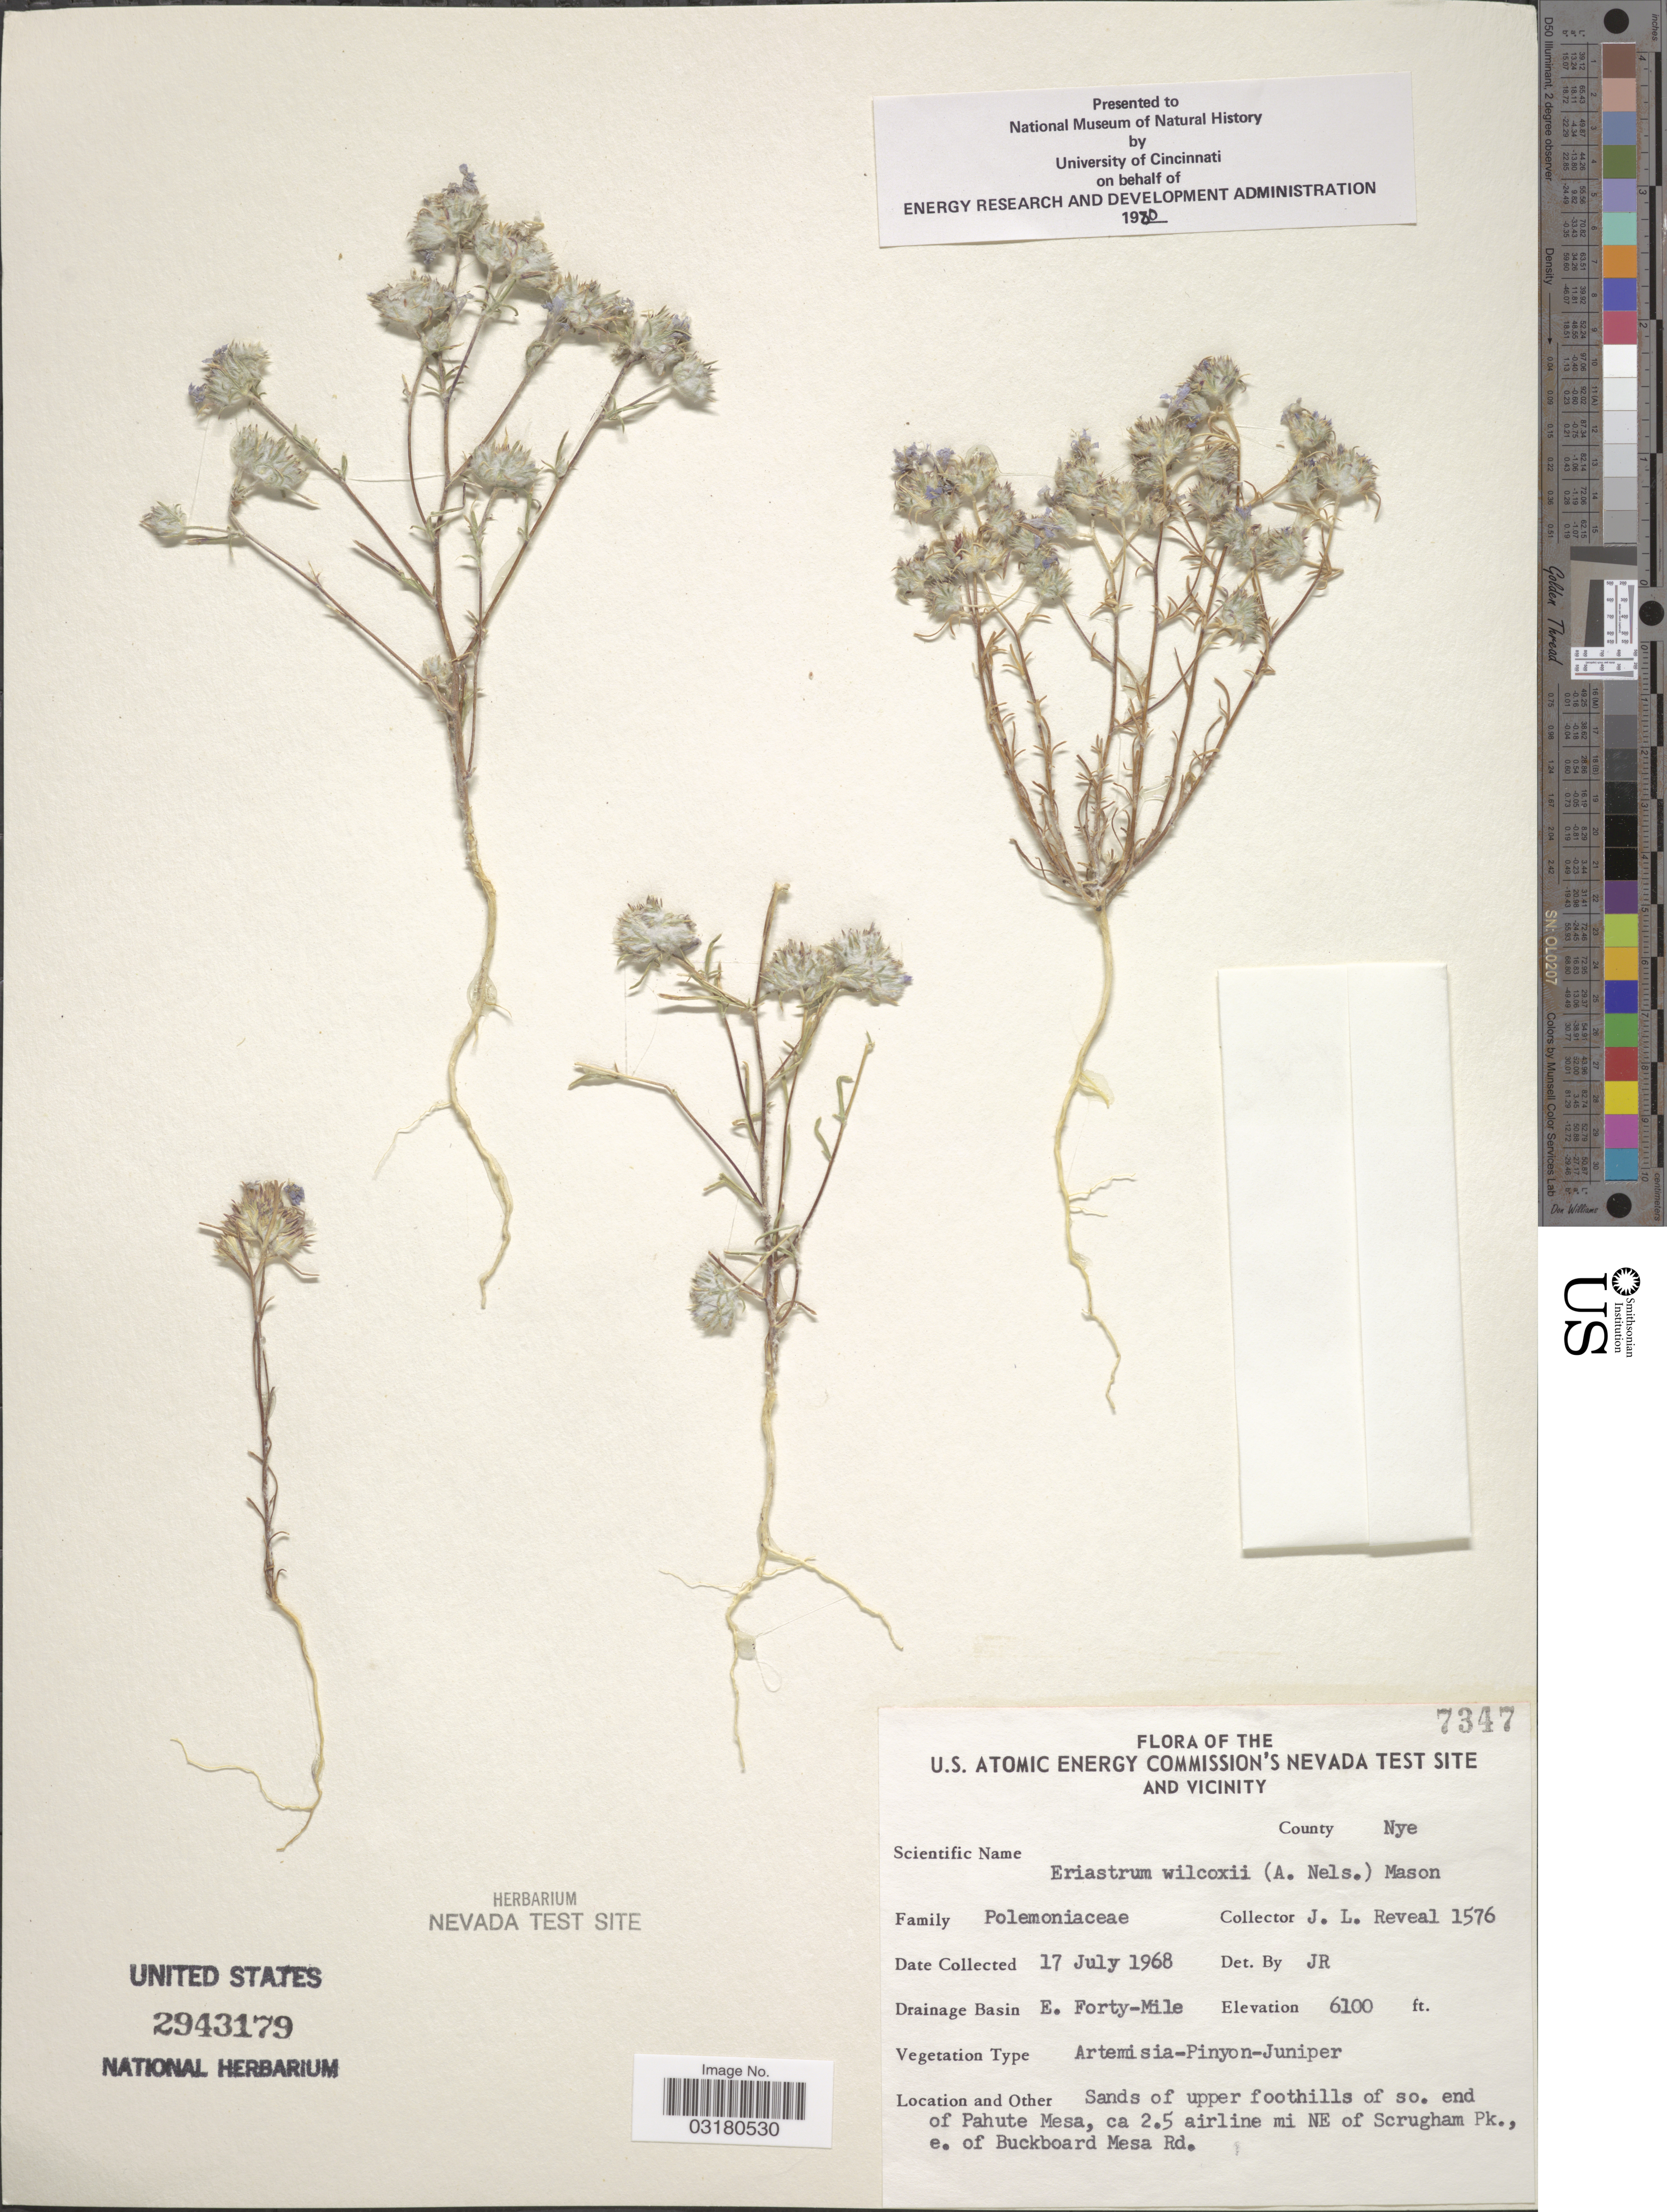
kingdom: Plantae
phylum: Tracheophyta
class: Magnoliopsida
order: Ericales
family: Polemoniaceae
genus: Eriastrum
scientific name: Eriastrum wilcoxii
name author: (A. Nelson) H. Mason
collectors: J. L. Reveal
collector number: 1576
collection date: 1968-07-17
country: United States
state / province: Nevada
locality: U.S. Atomic Energy Commission's Nevada Test Site and Vicinity. County Nye. Drainage Basin E. Forty-Mile. Sands of upper foothills of so. end of Pahute Mesa, ca 2.5 airline mi NE of Scrugham Pk., e. of Buckboard Mesa Rd.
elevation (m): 1859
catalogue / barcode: US 2943179